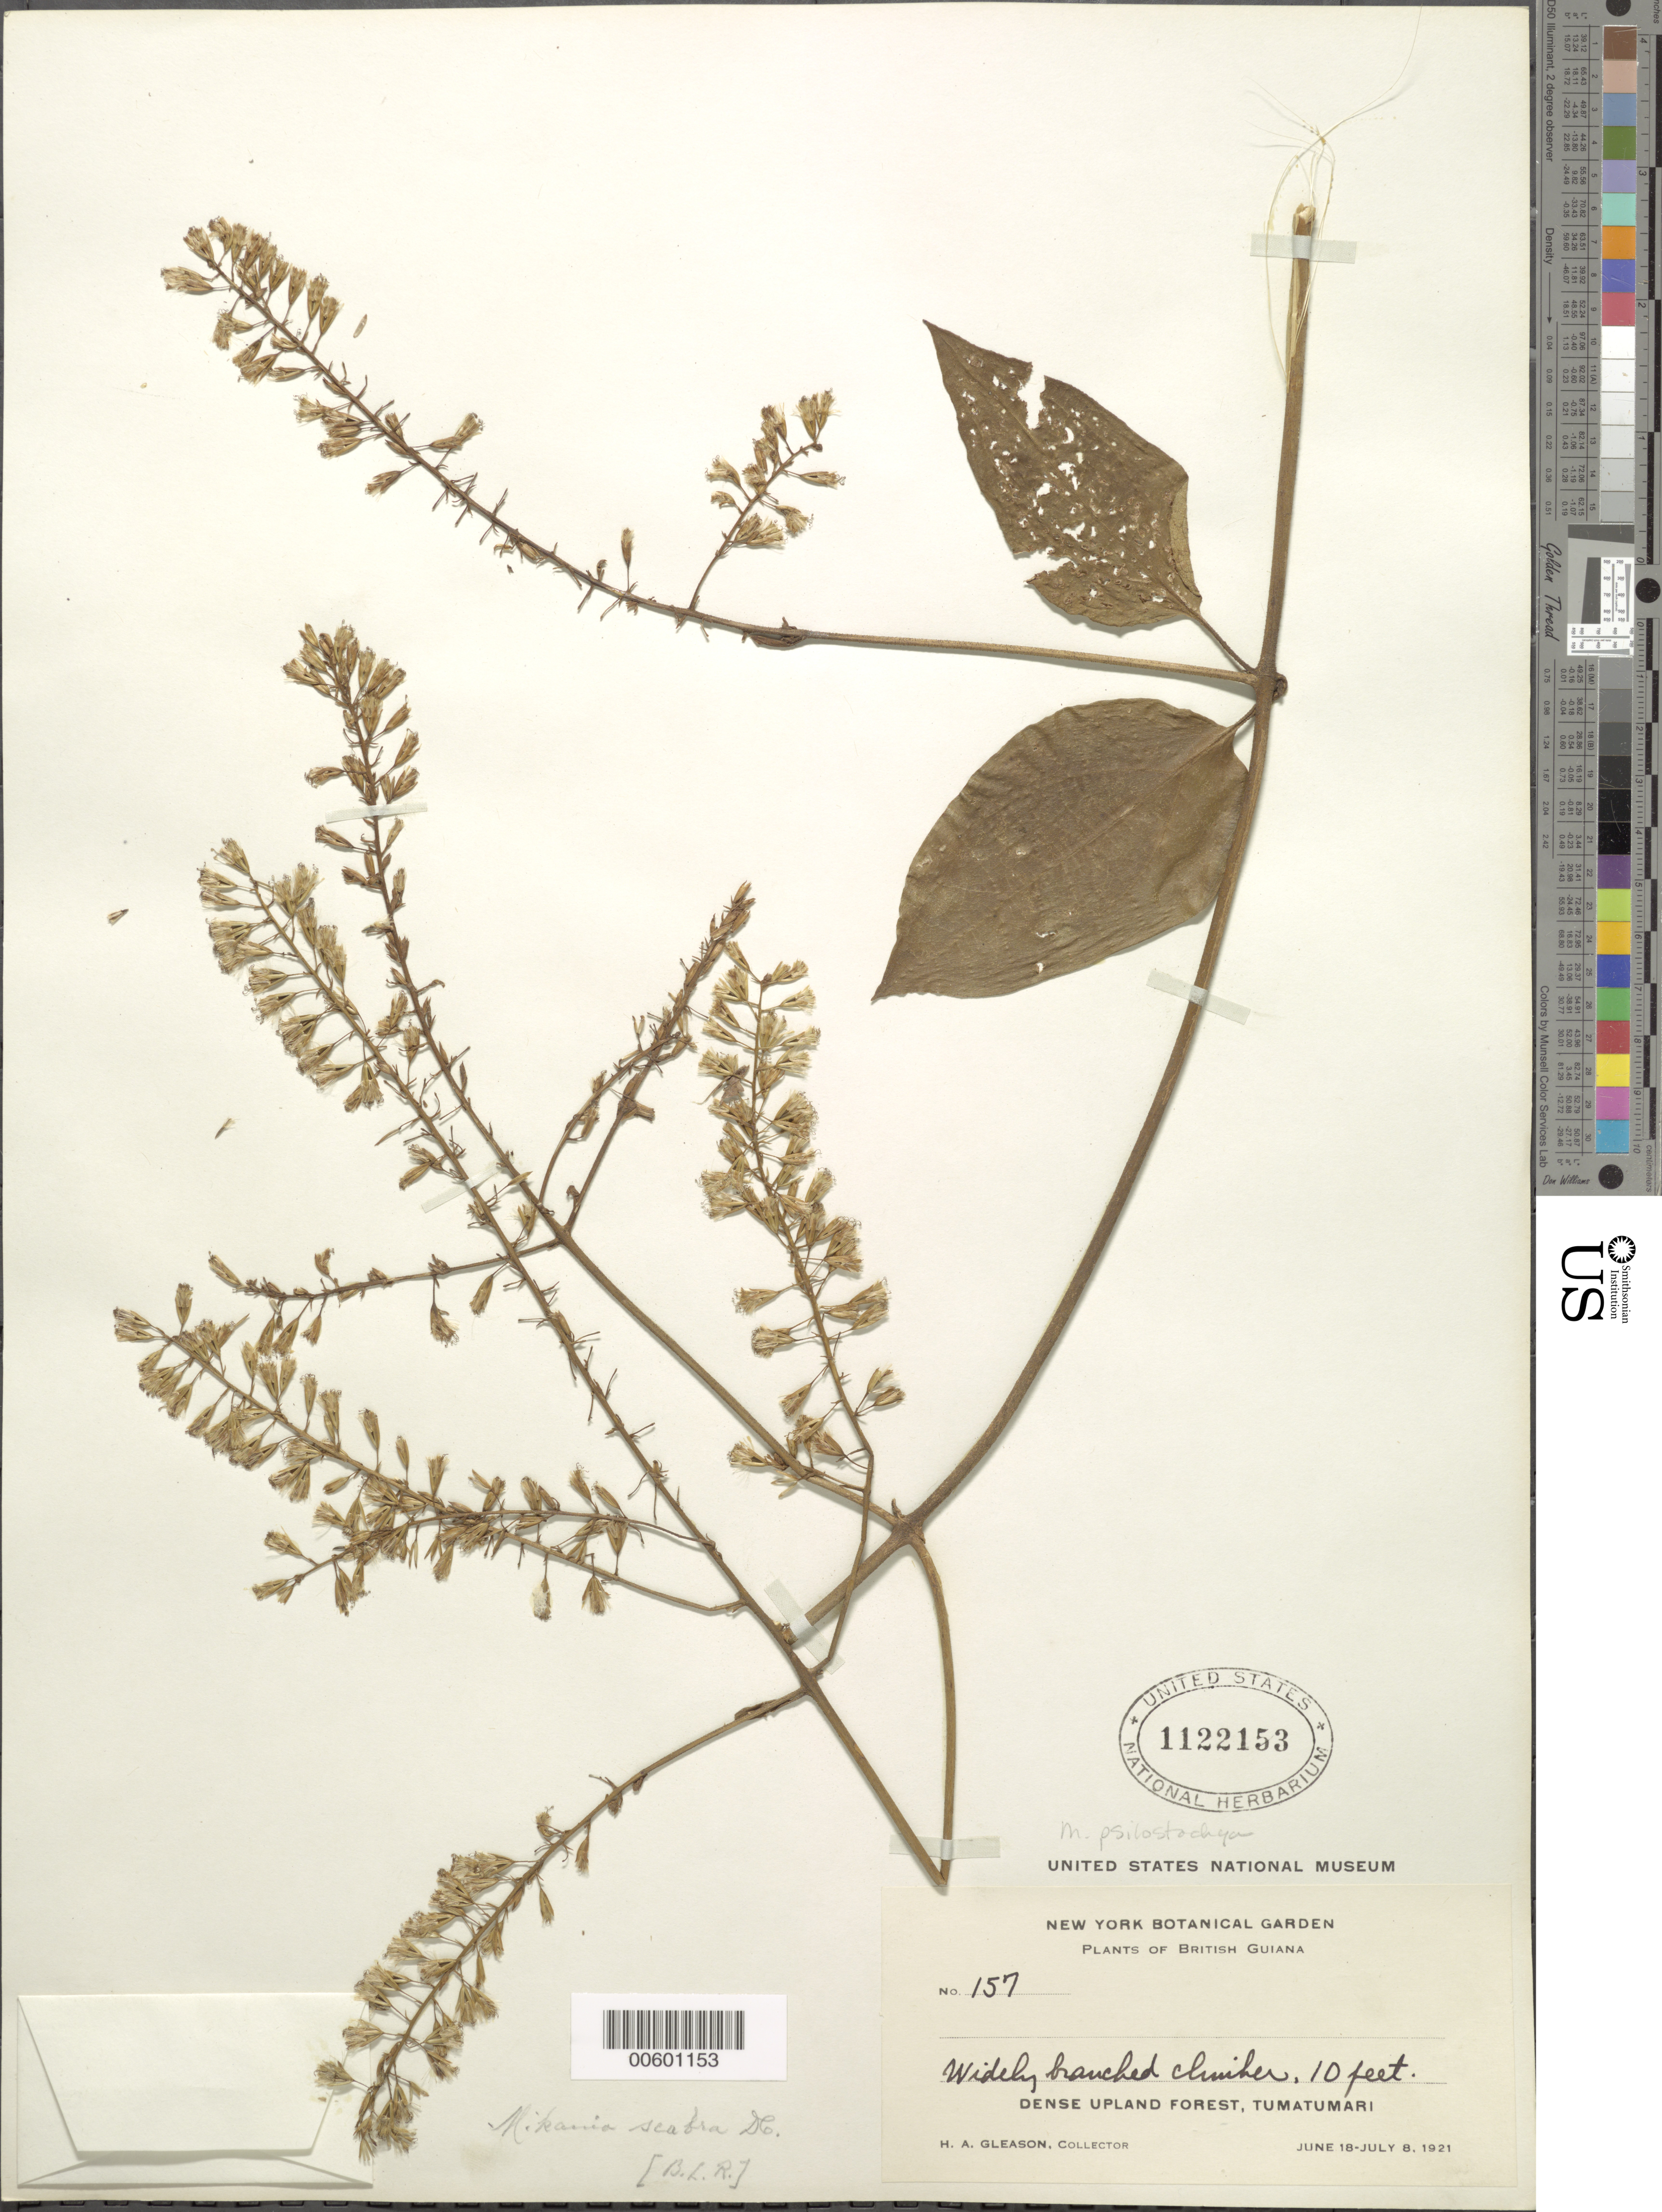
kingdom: Plantae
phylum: Tracheophyta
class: Magnoliopsida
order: Asterales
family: Asteraceae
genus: Mikania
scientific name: Mikania psilostachya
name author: DC.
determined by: Pruski, J. F.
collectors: H. A. Gleason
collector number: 157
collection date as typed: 18-Jun-21 to 8-Jul-21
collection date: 1921-06-18/1921-07-08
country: Guyana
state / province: Potaro-Siparuni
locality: Tumatumari Village, Potaro R.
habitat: Dense upland forest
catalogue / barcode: US 1122153